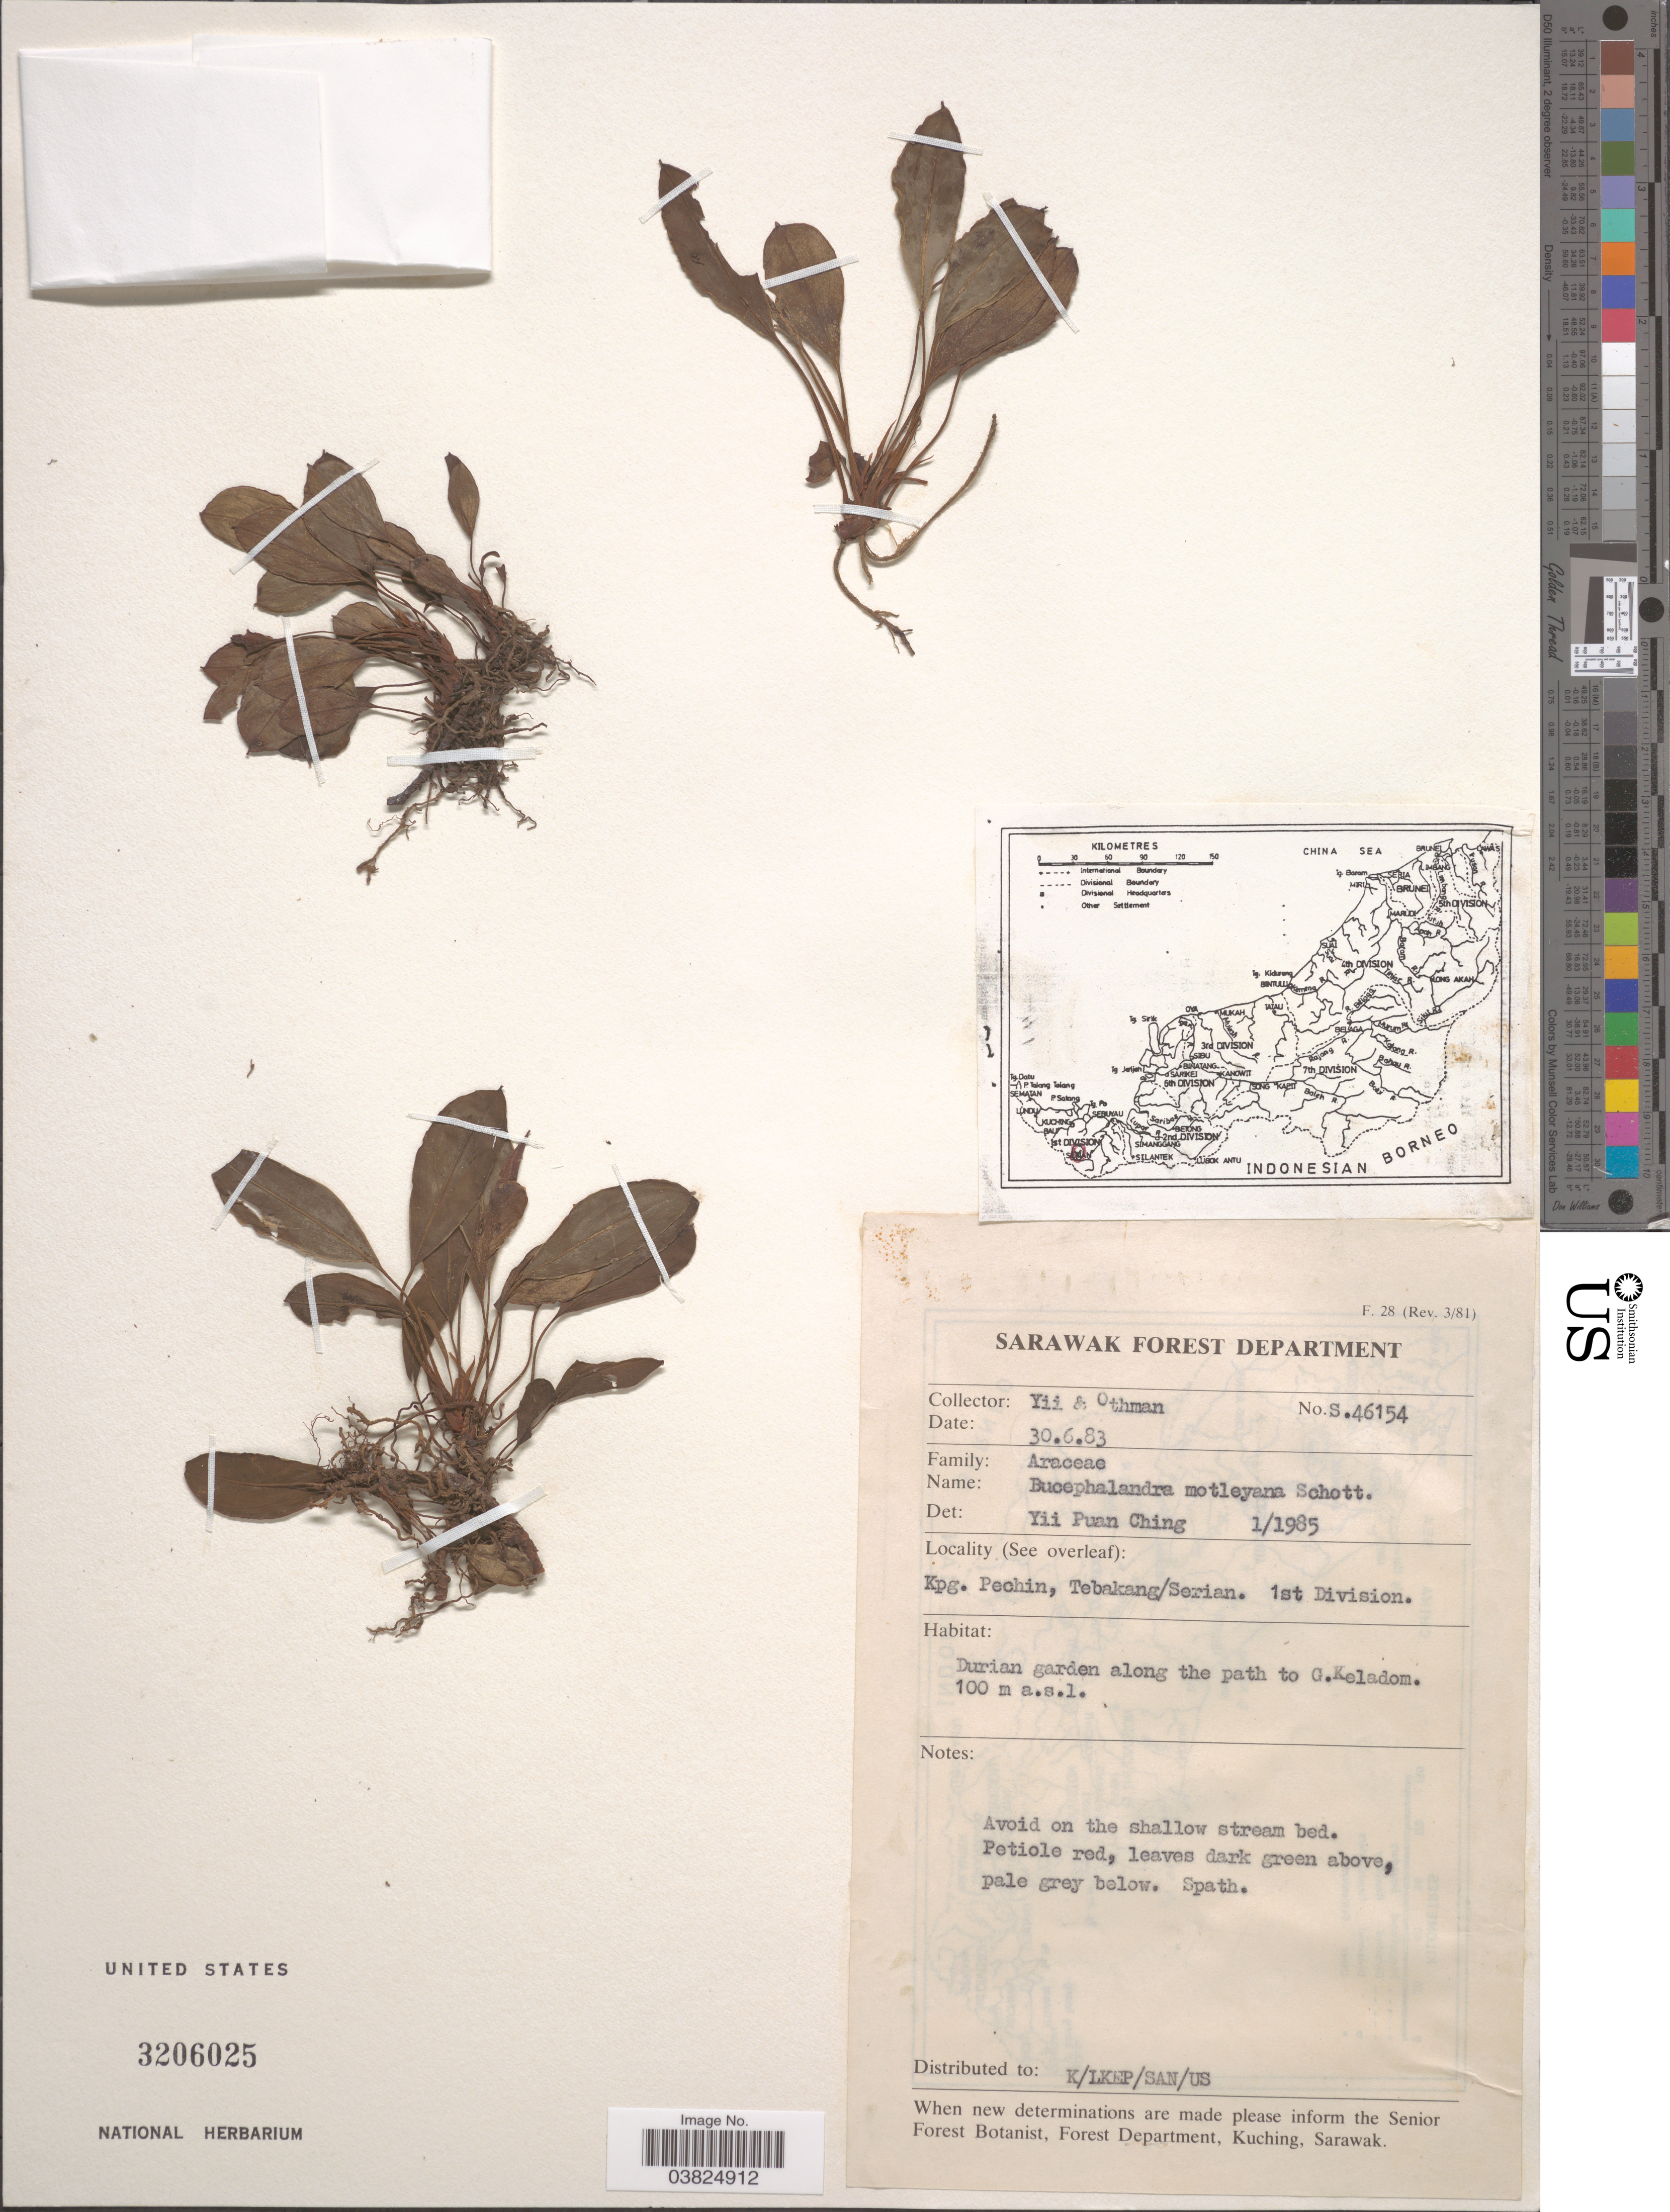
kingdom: Plantae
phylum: Tracheophyta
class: Liliopsida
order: Alismatales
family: Araceae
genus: Bucephalandra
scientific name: Bucephalandra motleyana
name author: Schott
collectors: -. Yii & Othman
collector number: S.46154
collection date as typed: Transcribed d/m/y: 30/6/83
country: Malaysia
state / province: Sarawak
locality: Kpg. Pechin, Tebakang/Serian. 1st Division. Durian garden along the path to G. Keladom.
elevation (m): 100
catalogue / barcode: US 3206025